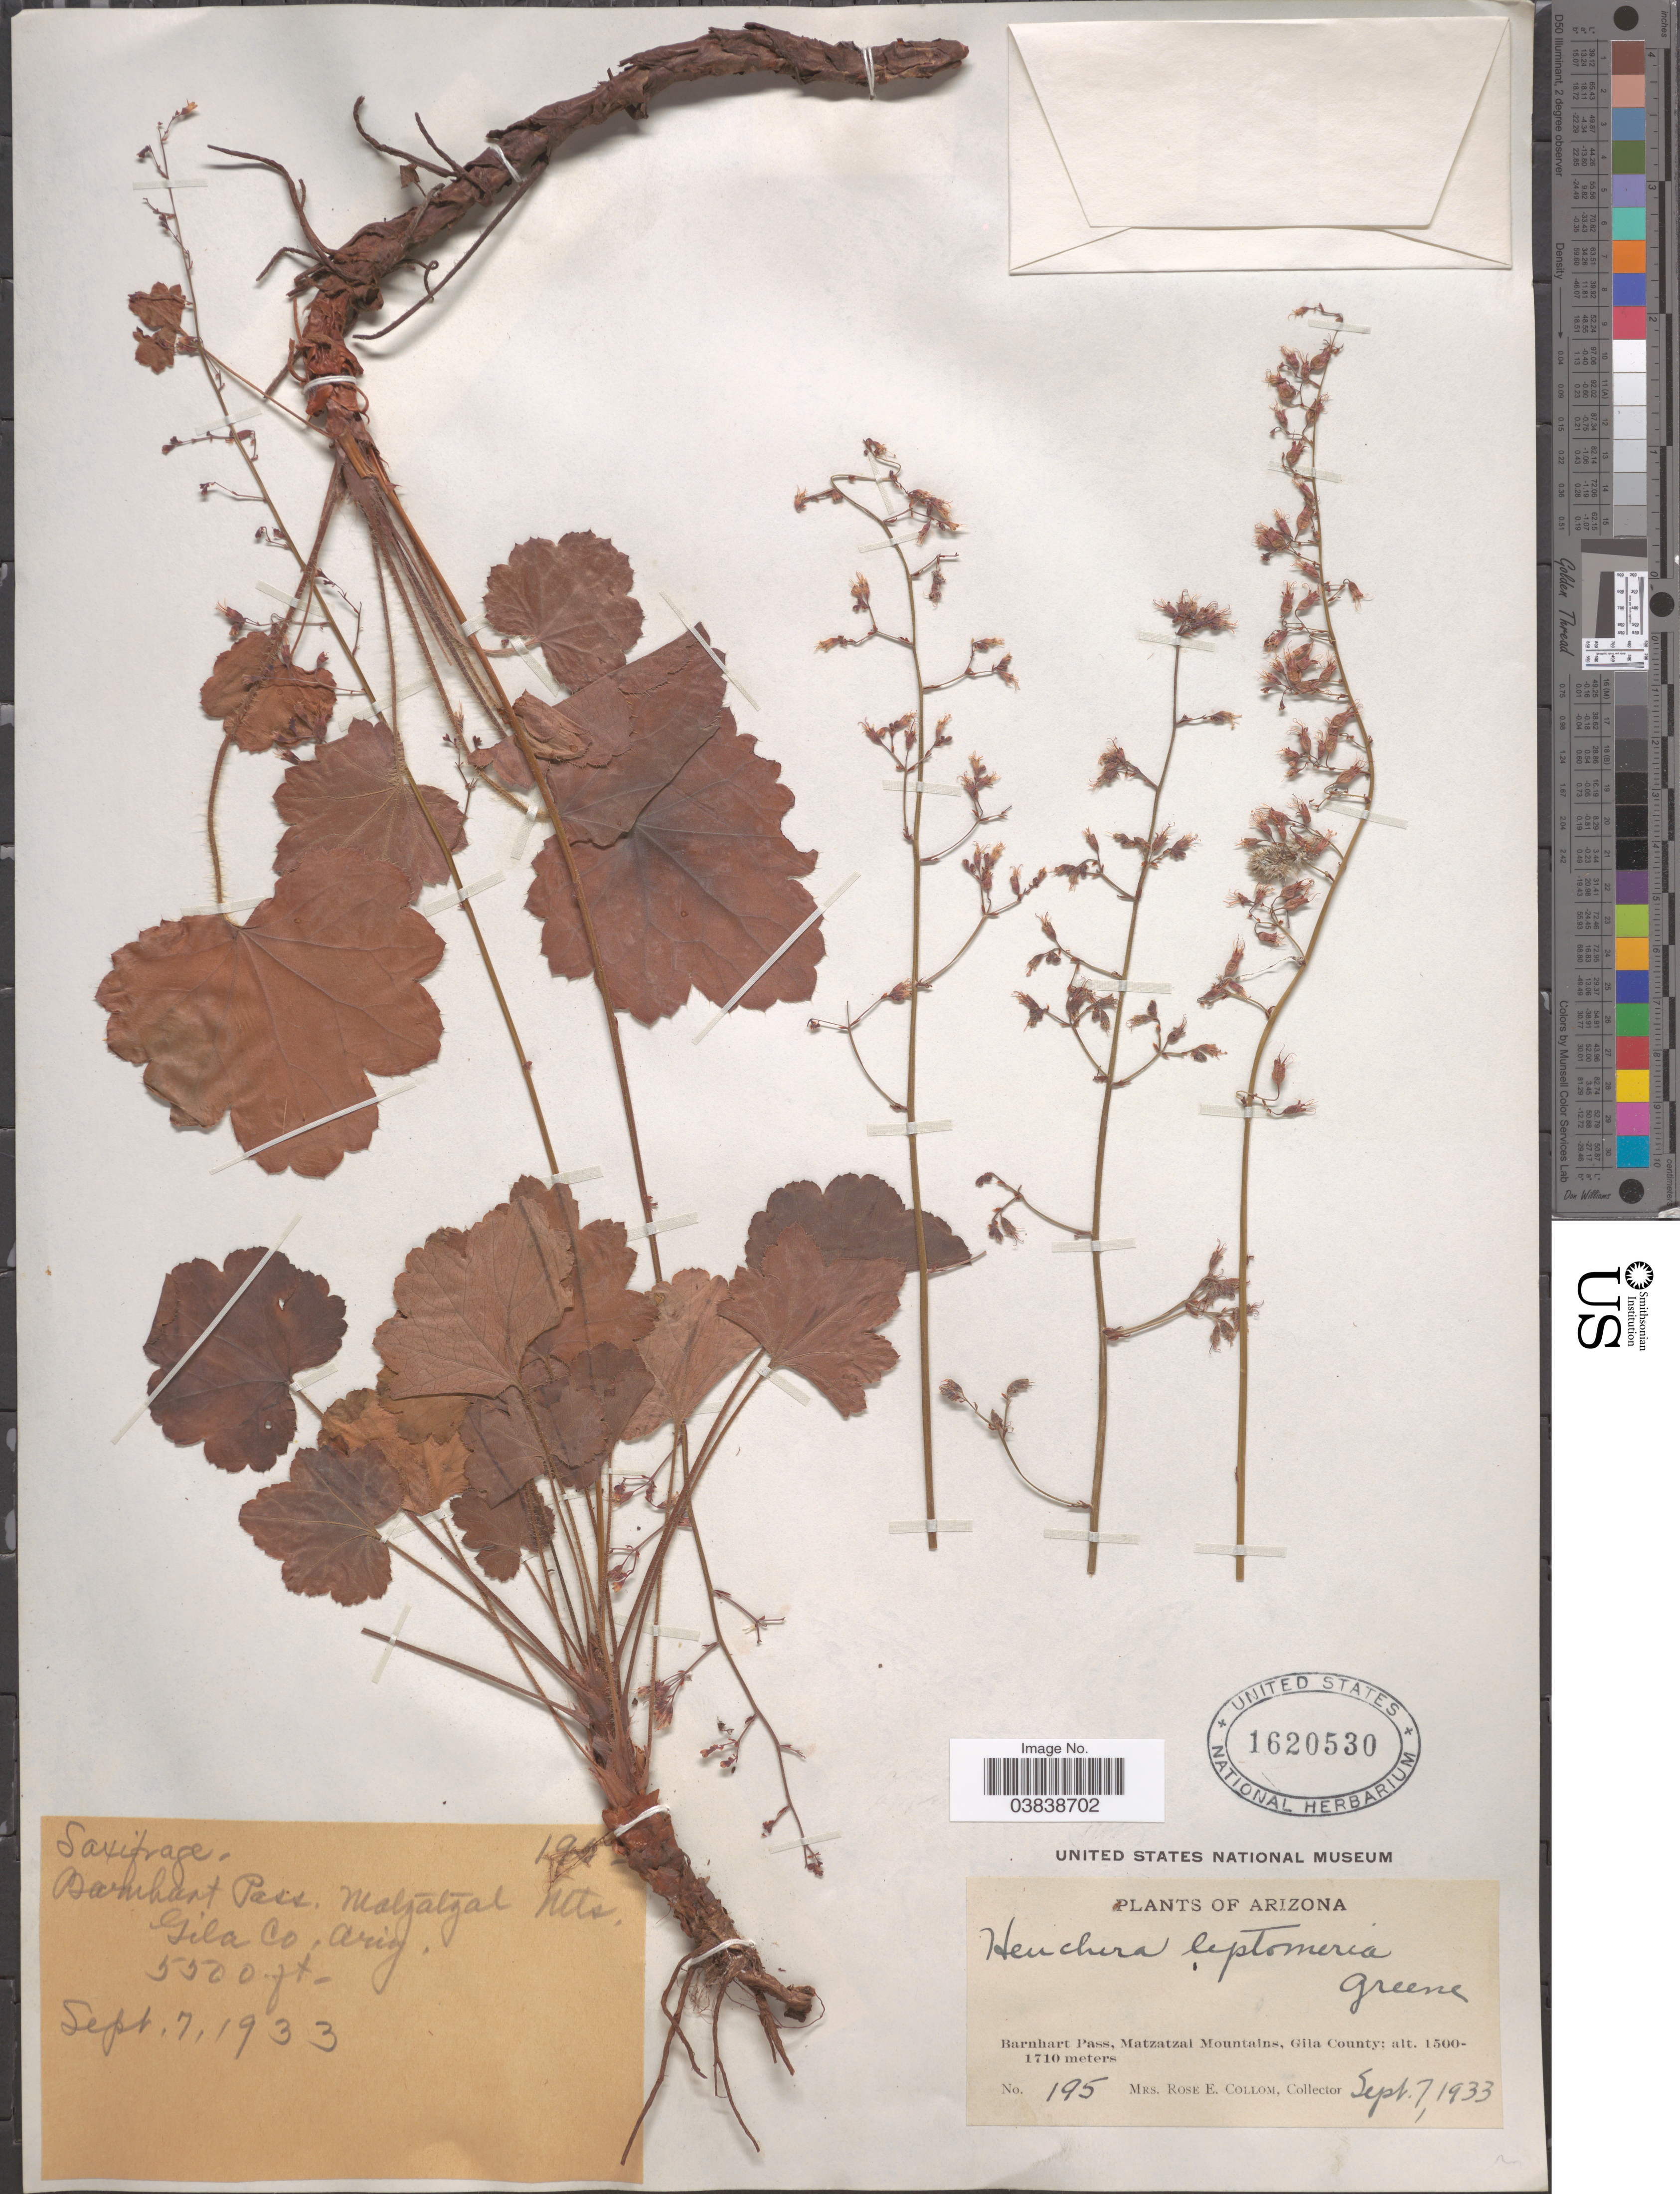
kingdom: Plantae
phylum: Tracheophyta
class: Magnoliopsida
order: Saxifragales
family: Saxifragaceae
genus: Heuchera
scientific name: Heuchera leptomeria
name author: Greene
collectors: R. E. Collom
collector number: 195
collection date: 1933-09-07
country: United States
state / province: Arizona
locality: Barnhart Pass, Matzatzai Mountains, Gila County.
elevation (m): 1676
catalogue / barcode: US 1620530